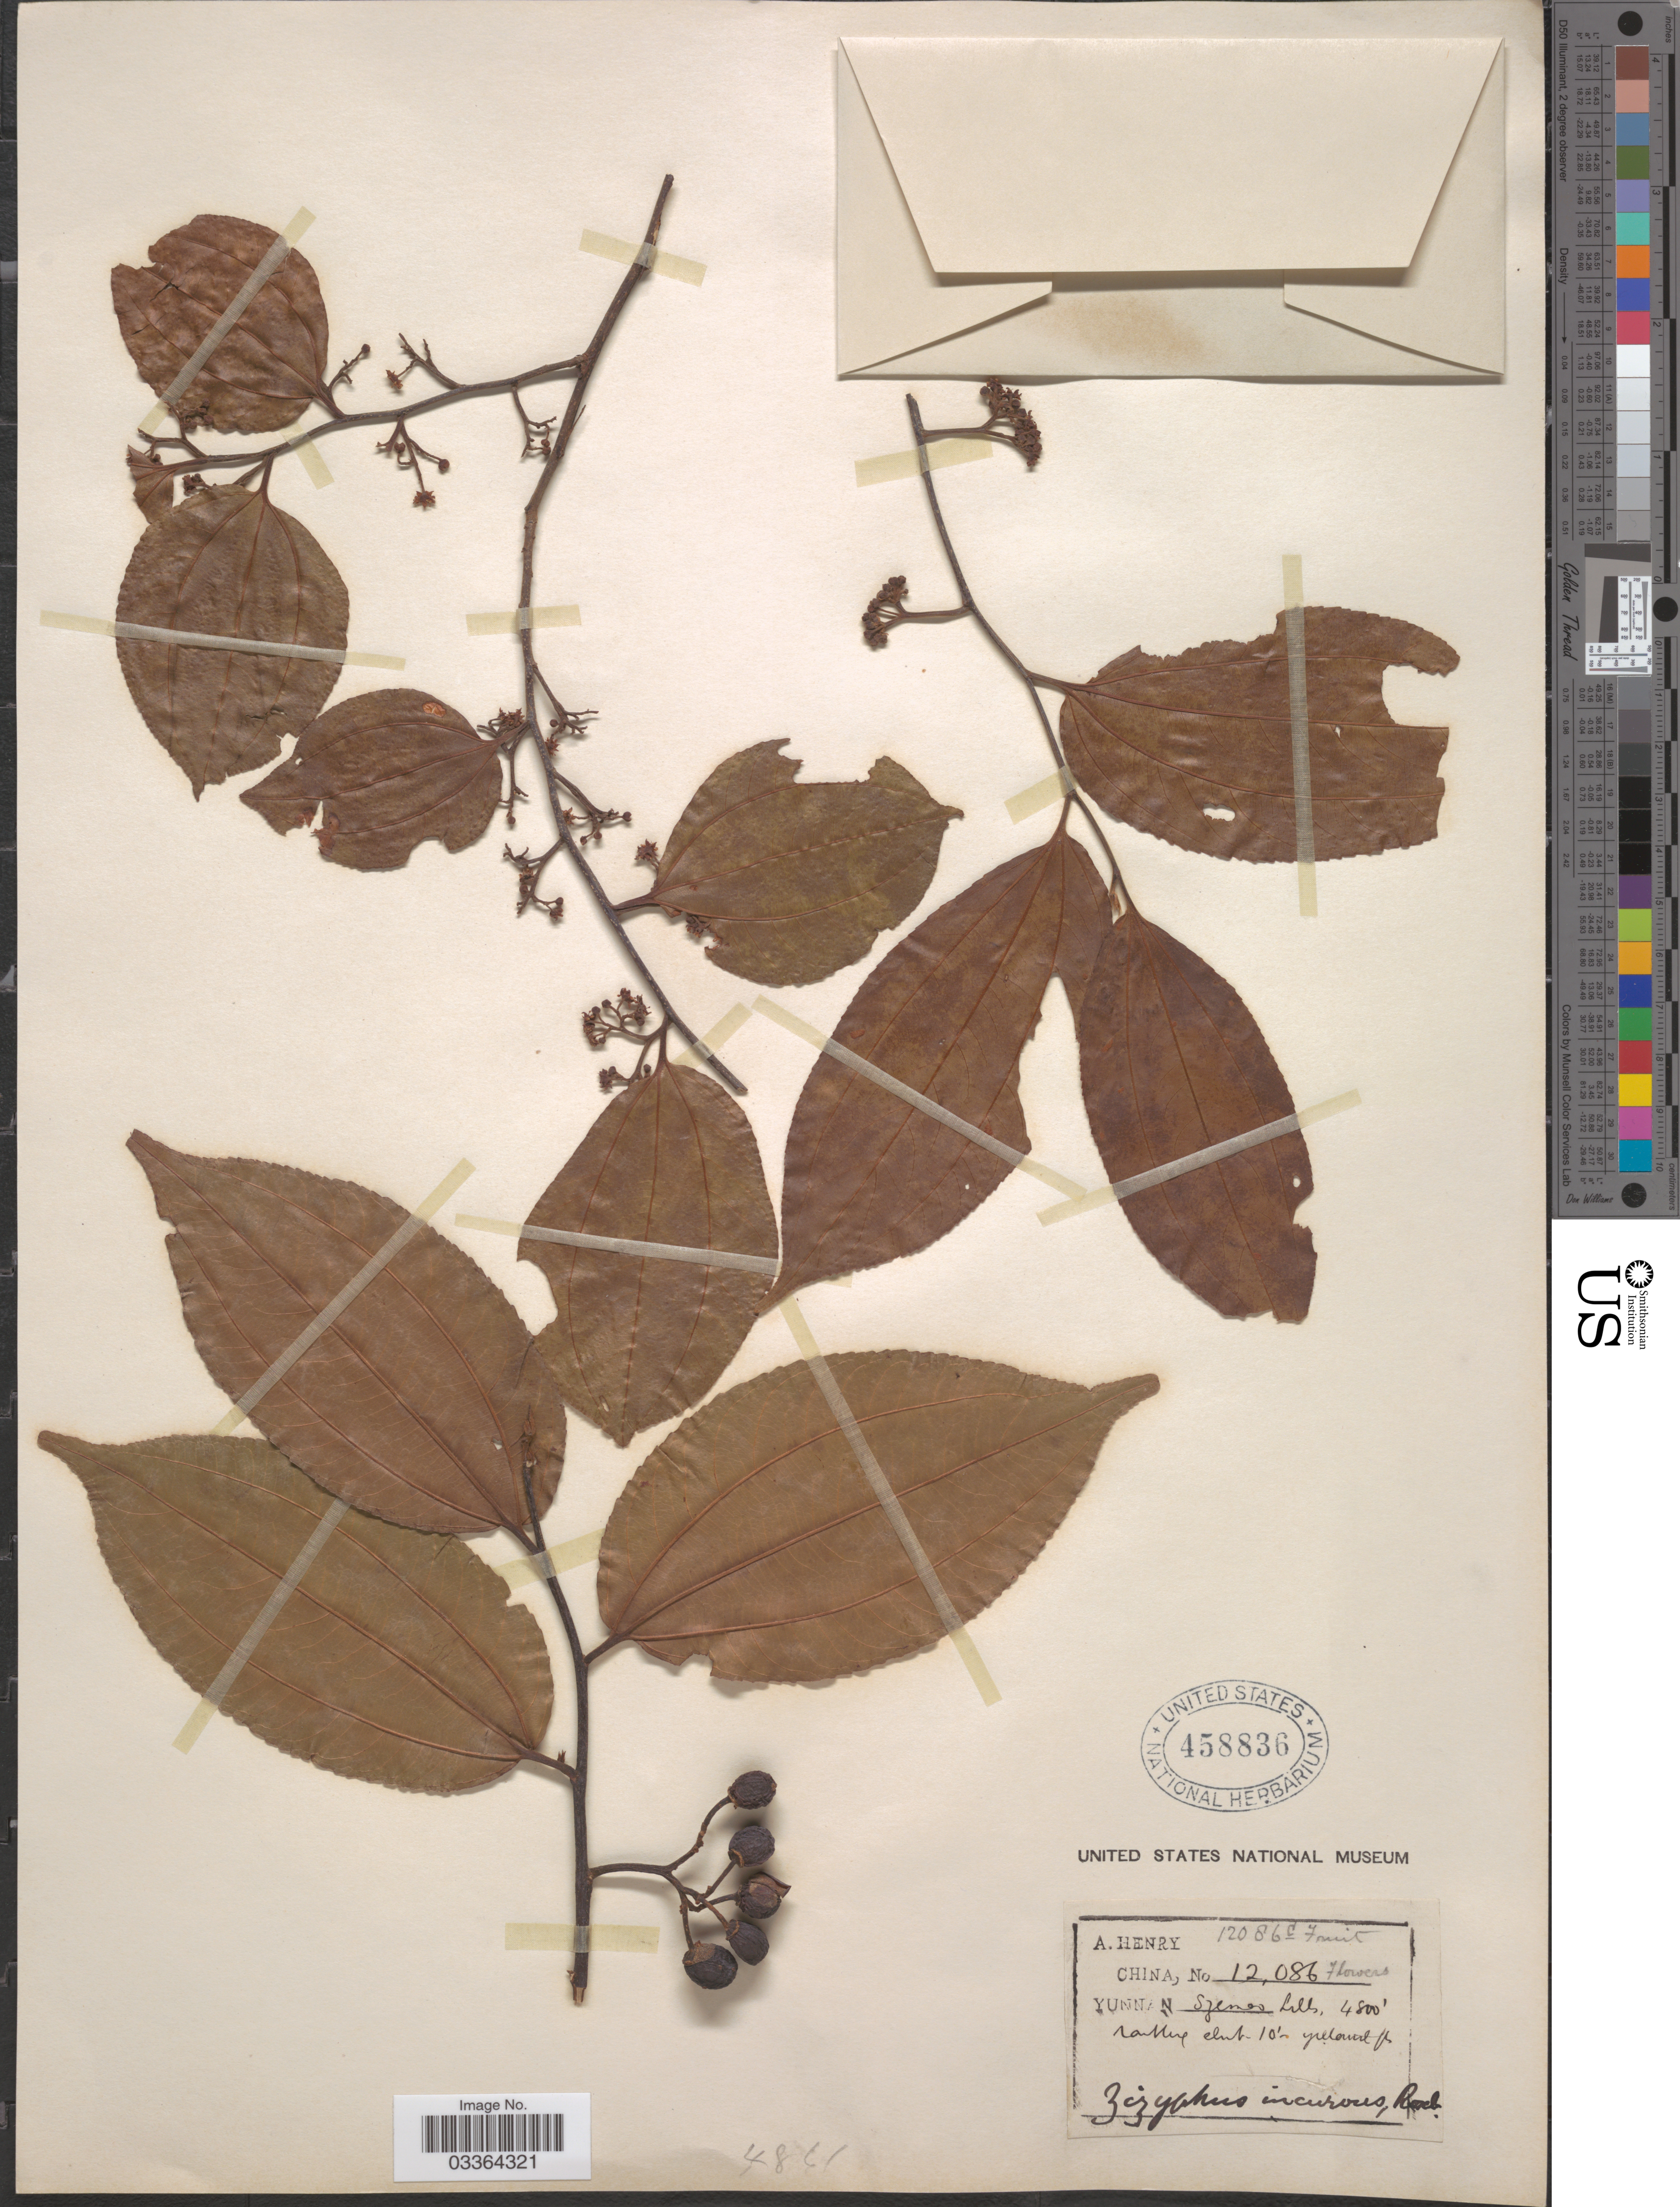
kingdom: Plantae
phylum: Tracheophyta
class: Magnoliopsida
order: Rosales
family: Rhamnaceae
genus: Ziziphus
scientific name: Ziziphus incurva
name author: Roxb.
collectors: A. Henry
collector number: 12086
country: China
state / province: Yunnan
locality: Szemoa hills.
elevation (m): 1463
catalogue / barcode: US 458836